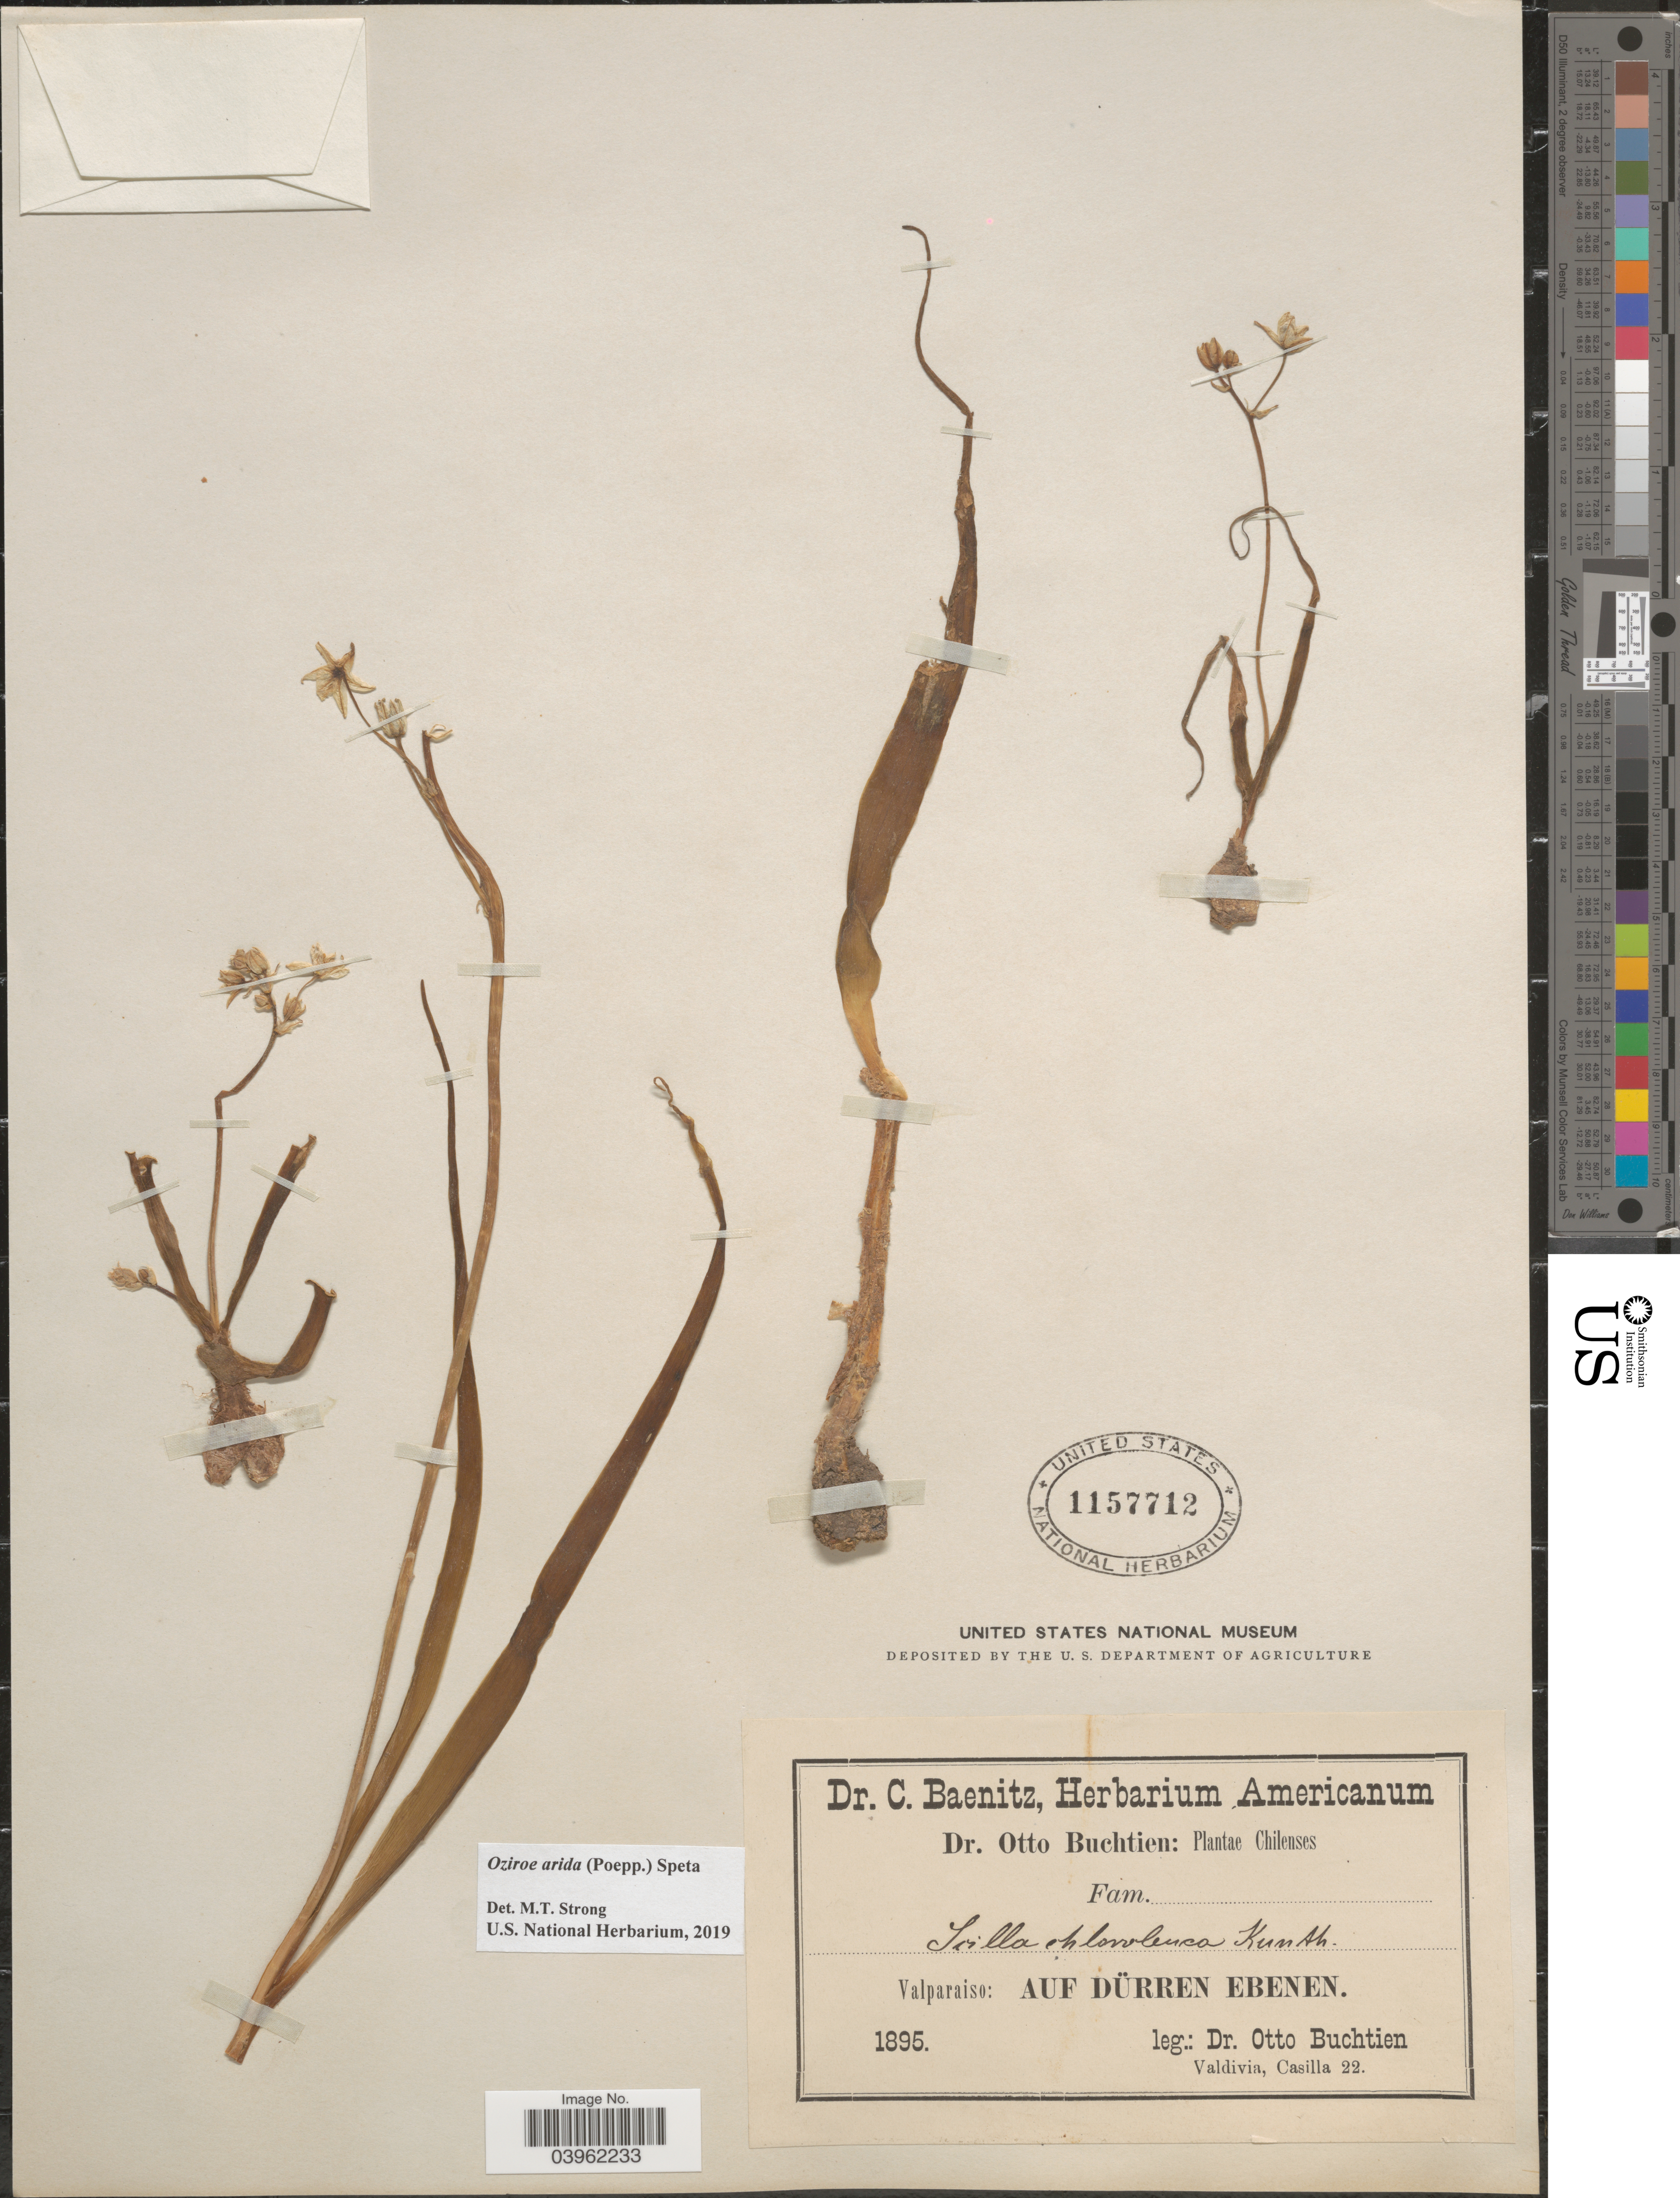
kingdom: Plantae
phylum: Tracheophyta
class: Liliopsida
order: Asparagales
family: Asparagaceae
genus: Oziroe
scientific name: Oziroë arida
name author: (Poepp.) Speta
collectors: O. Buchtien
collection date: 1895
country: Chile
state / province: Valparaíso (V)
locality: Auf Dürren Ebenen.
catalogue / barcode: US 1157712